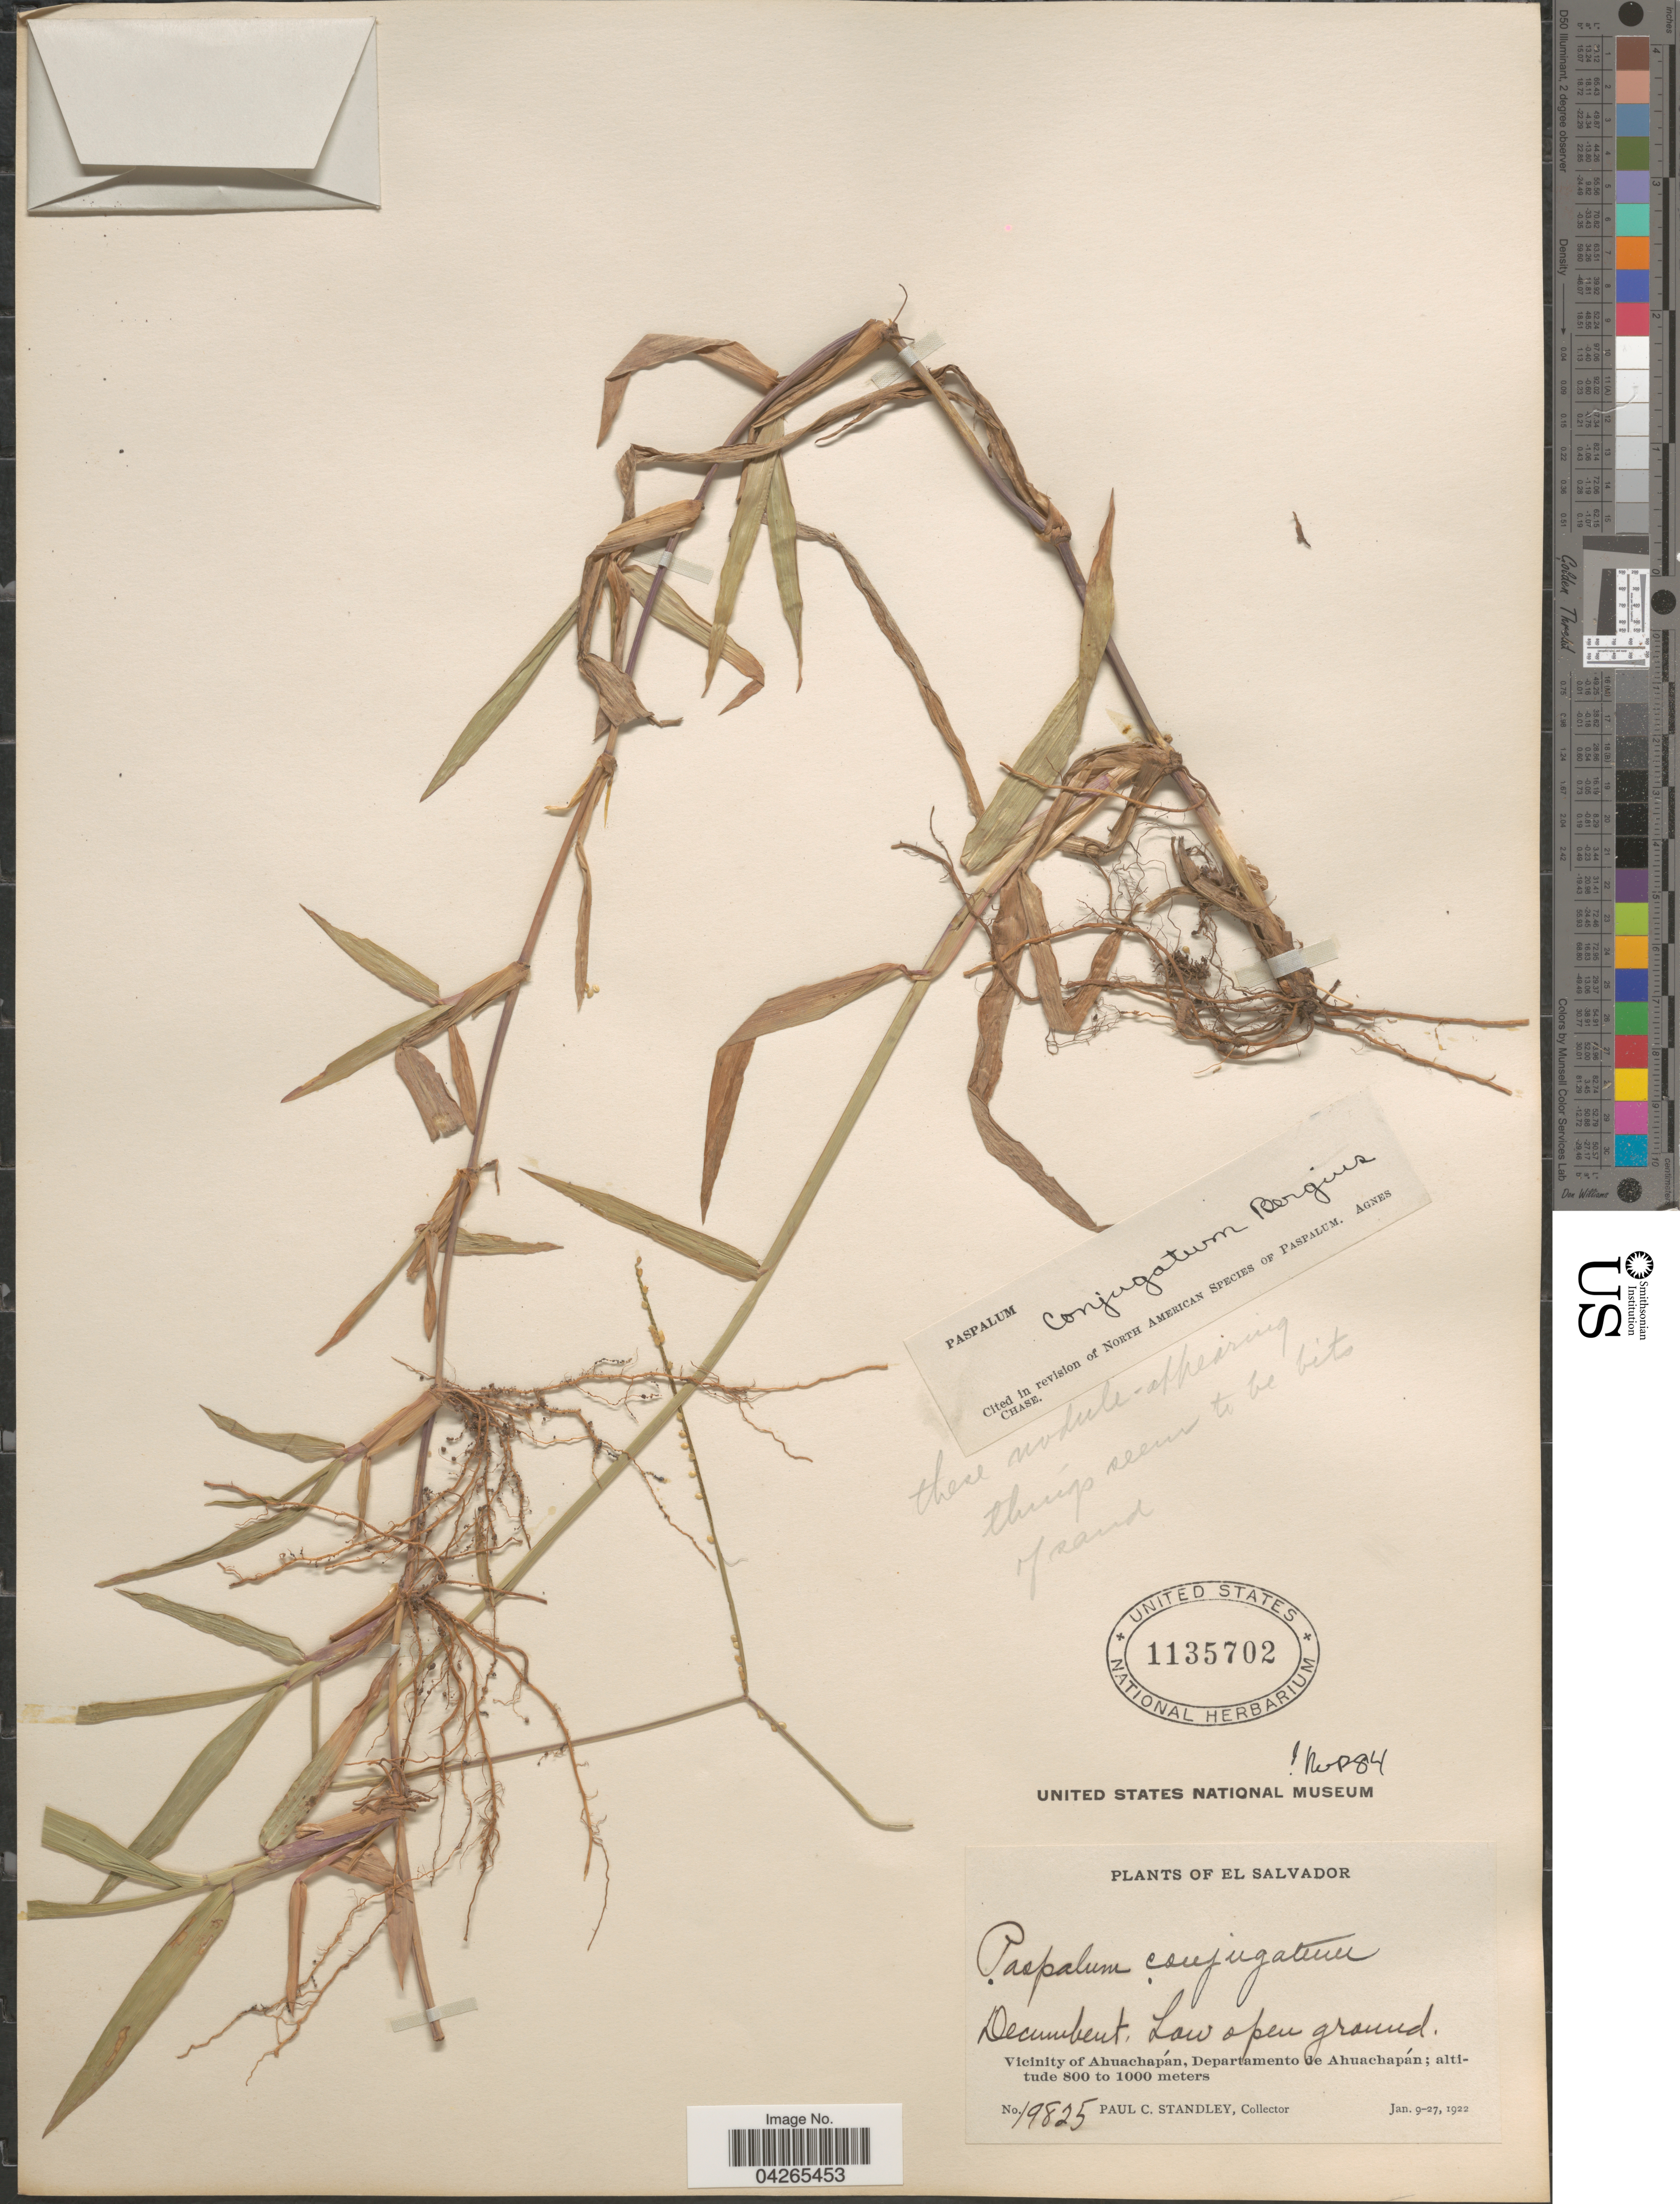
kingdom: Plantae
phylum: Tracheophyta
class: Liliopsida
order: Poales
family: Poaceae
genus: Paspalum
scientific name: Paspalum conjugatum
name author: P.J. Bergius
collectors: P. C. Standley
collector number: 19825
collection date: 1922-01-09/1922-01-27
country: El Salvador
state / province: Ahuachapan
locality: Vicinity of Ahuachapán, Departamento de Ahuachapán.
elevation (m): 800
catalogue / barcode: US 1135702